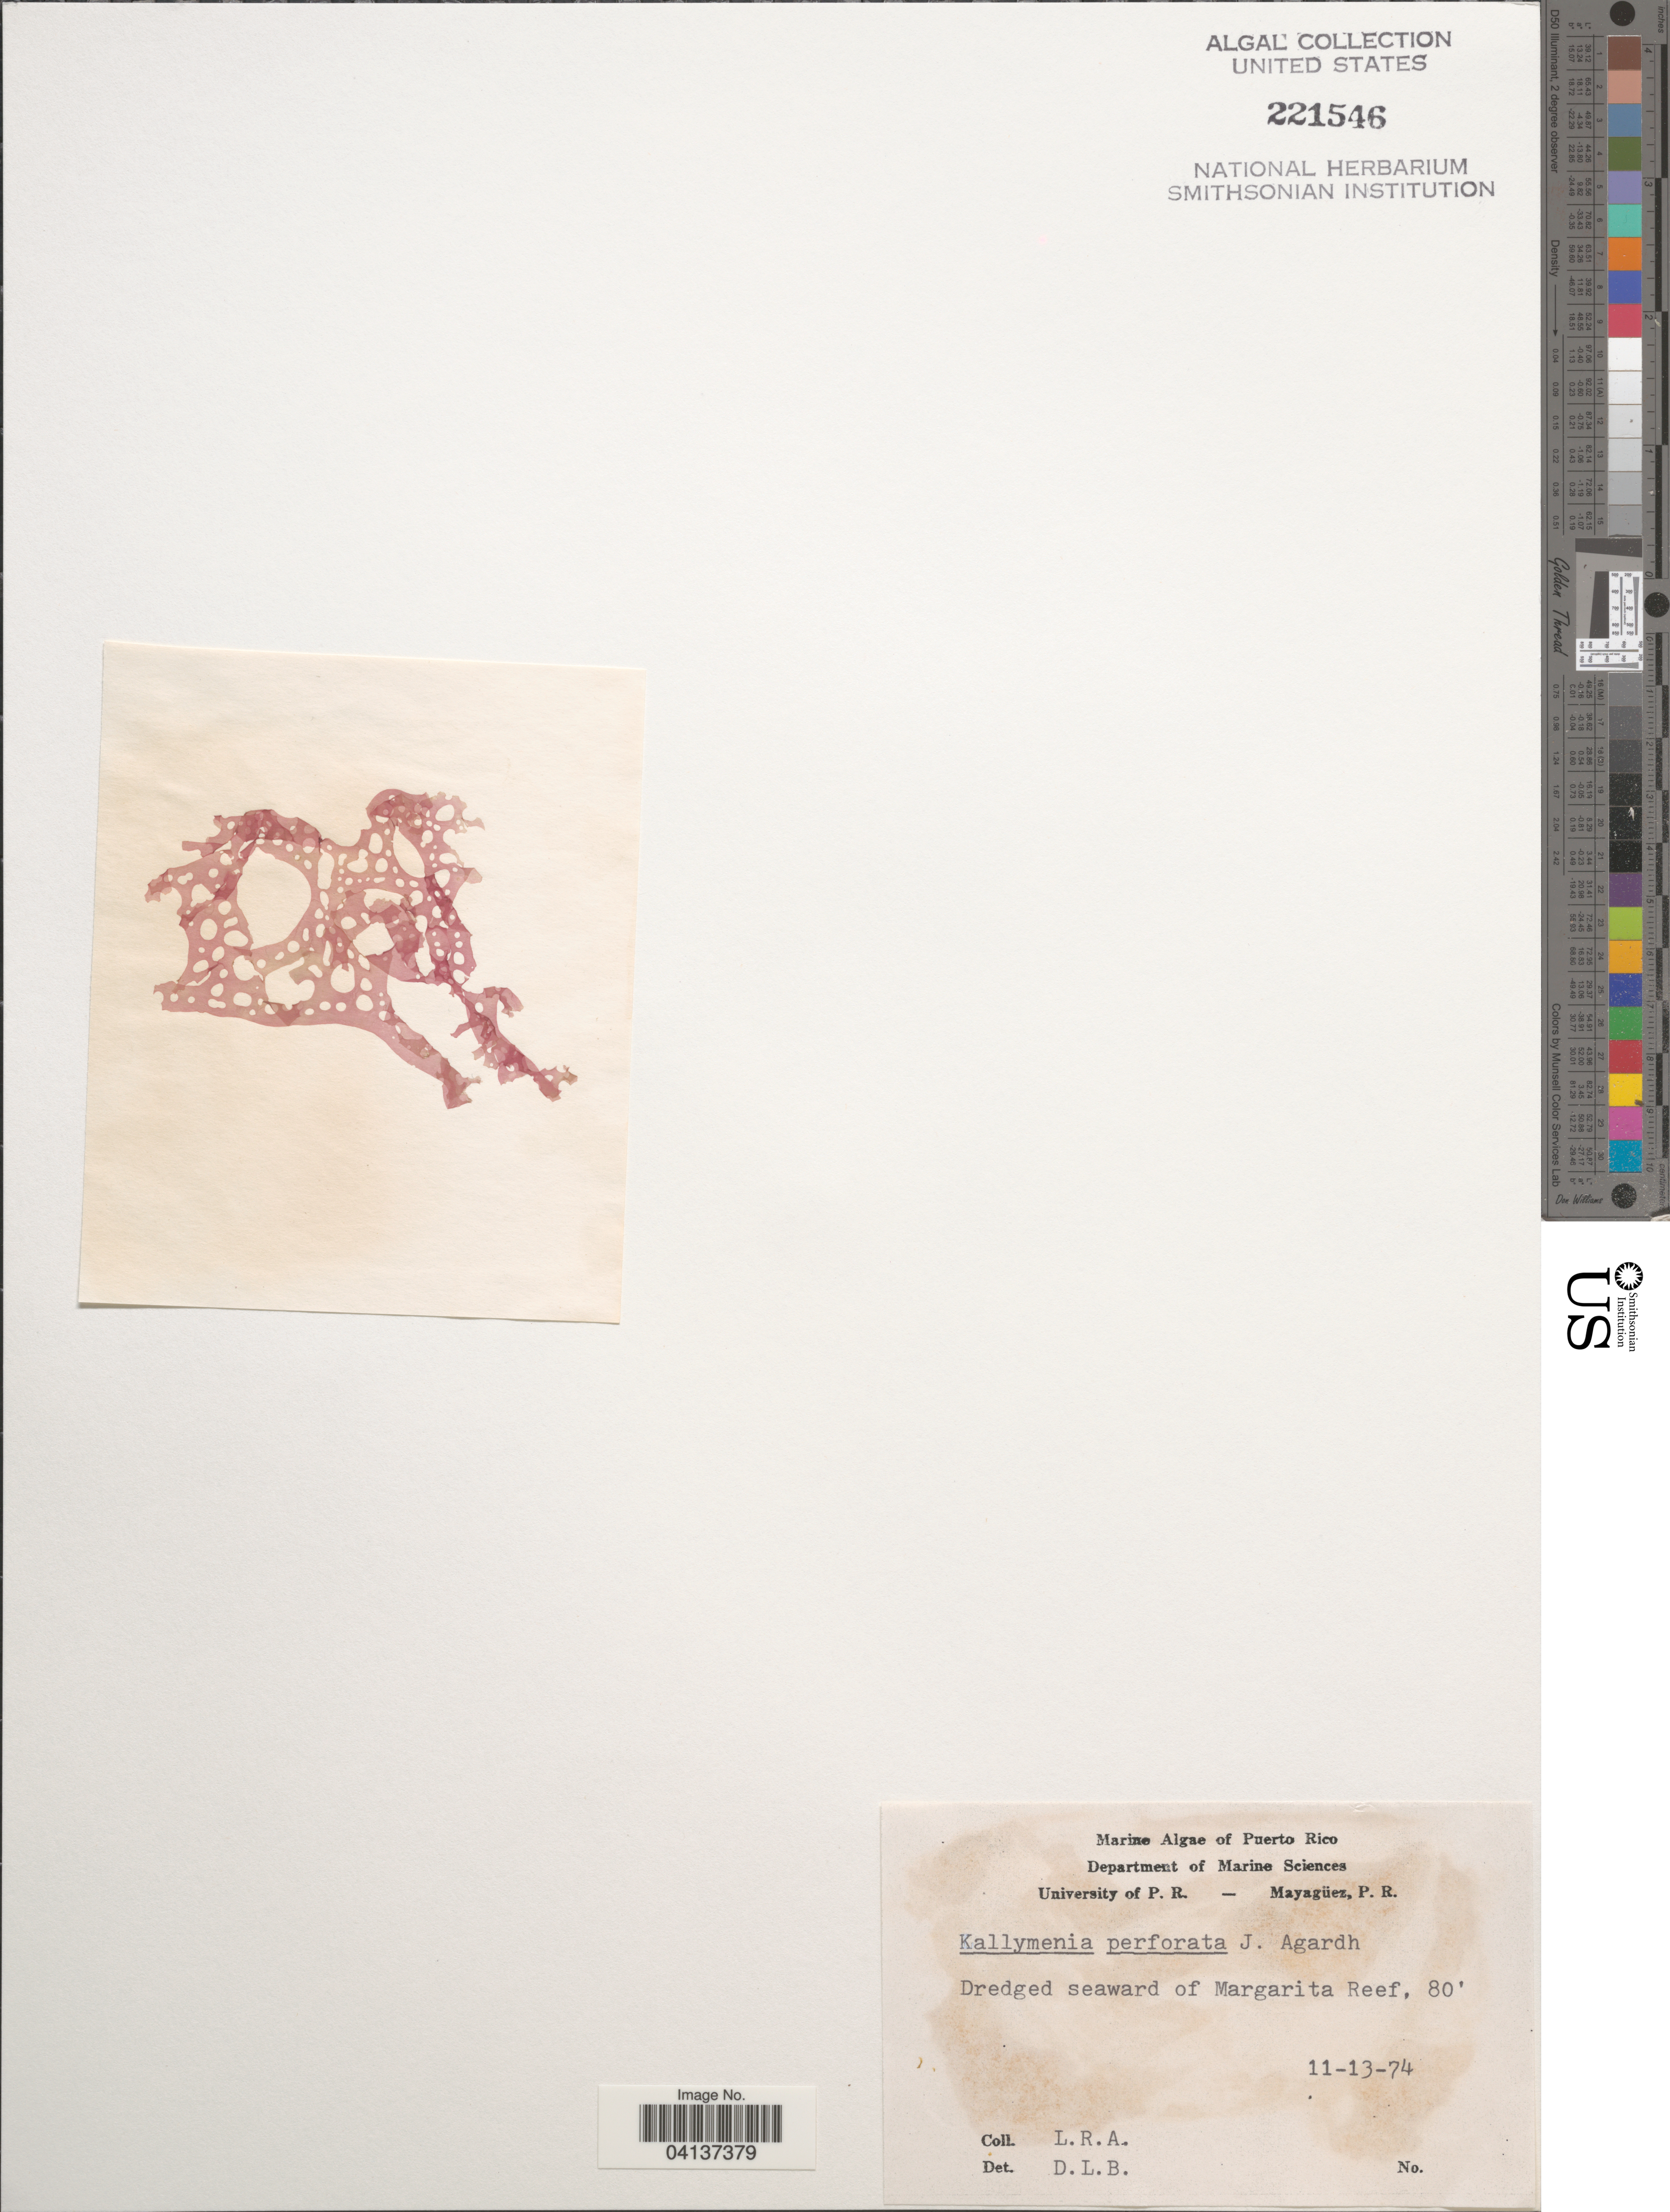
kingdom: Plantae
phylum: Rhodophyta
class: Florideophyceae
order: Gigartinales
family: Kallymeniaceae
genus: Kallymenia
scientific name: Kallymenia perforata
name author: J. Agardh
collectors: L. R. A.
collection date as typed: Transcribed d/m/y: 13/11/74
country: Puerto Rico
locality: Dredged seaward of Margarita Reef.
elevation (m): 24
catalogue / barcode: US 221546